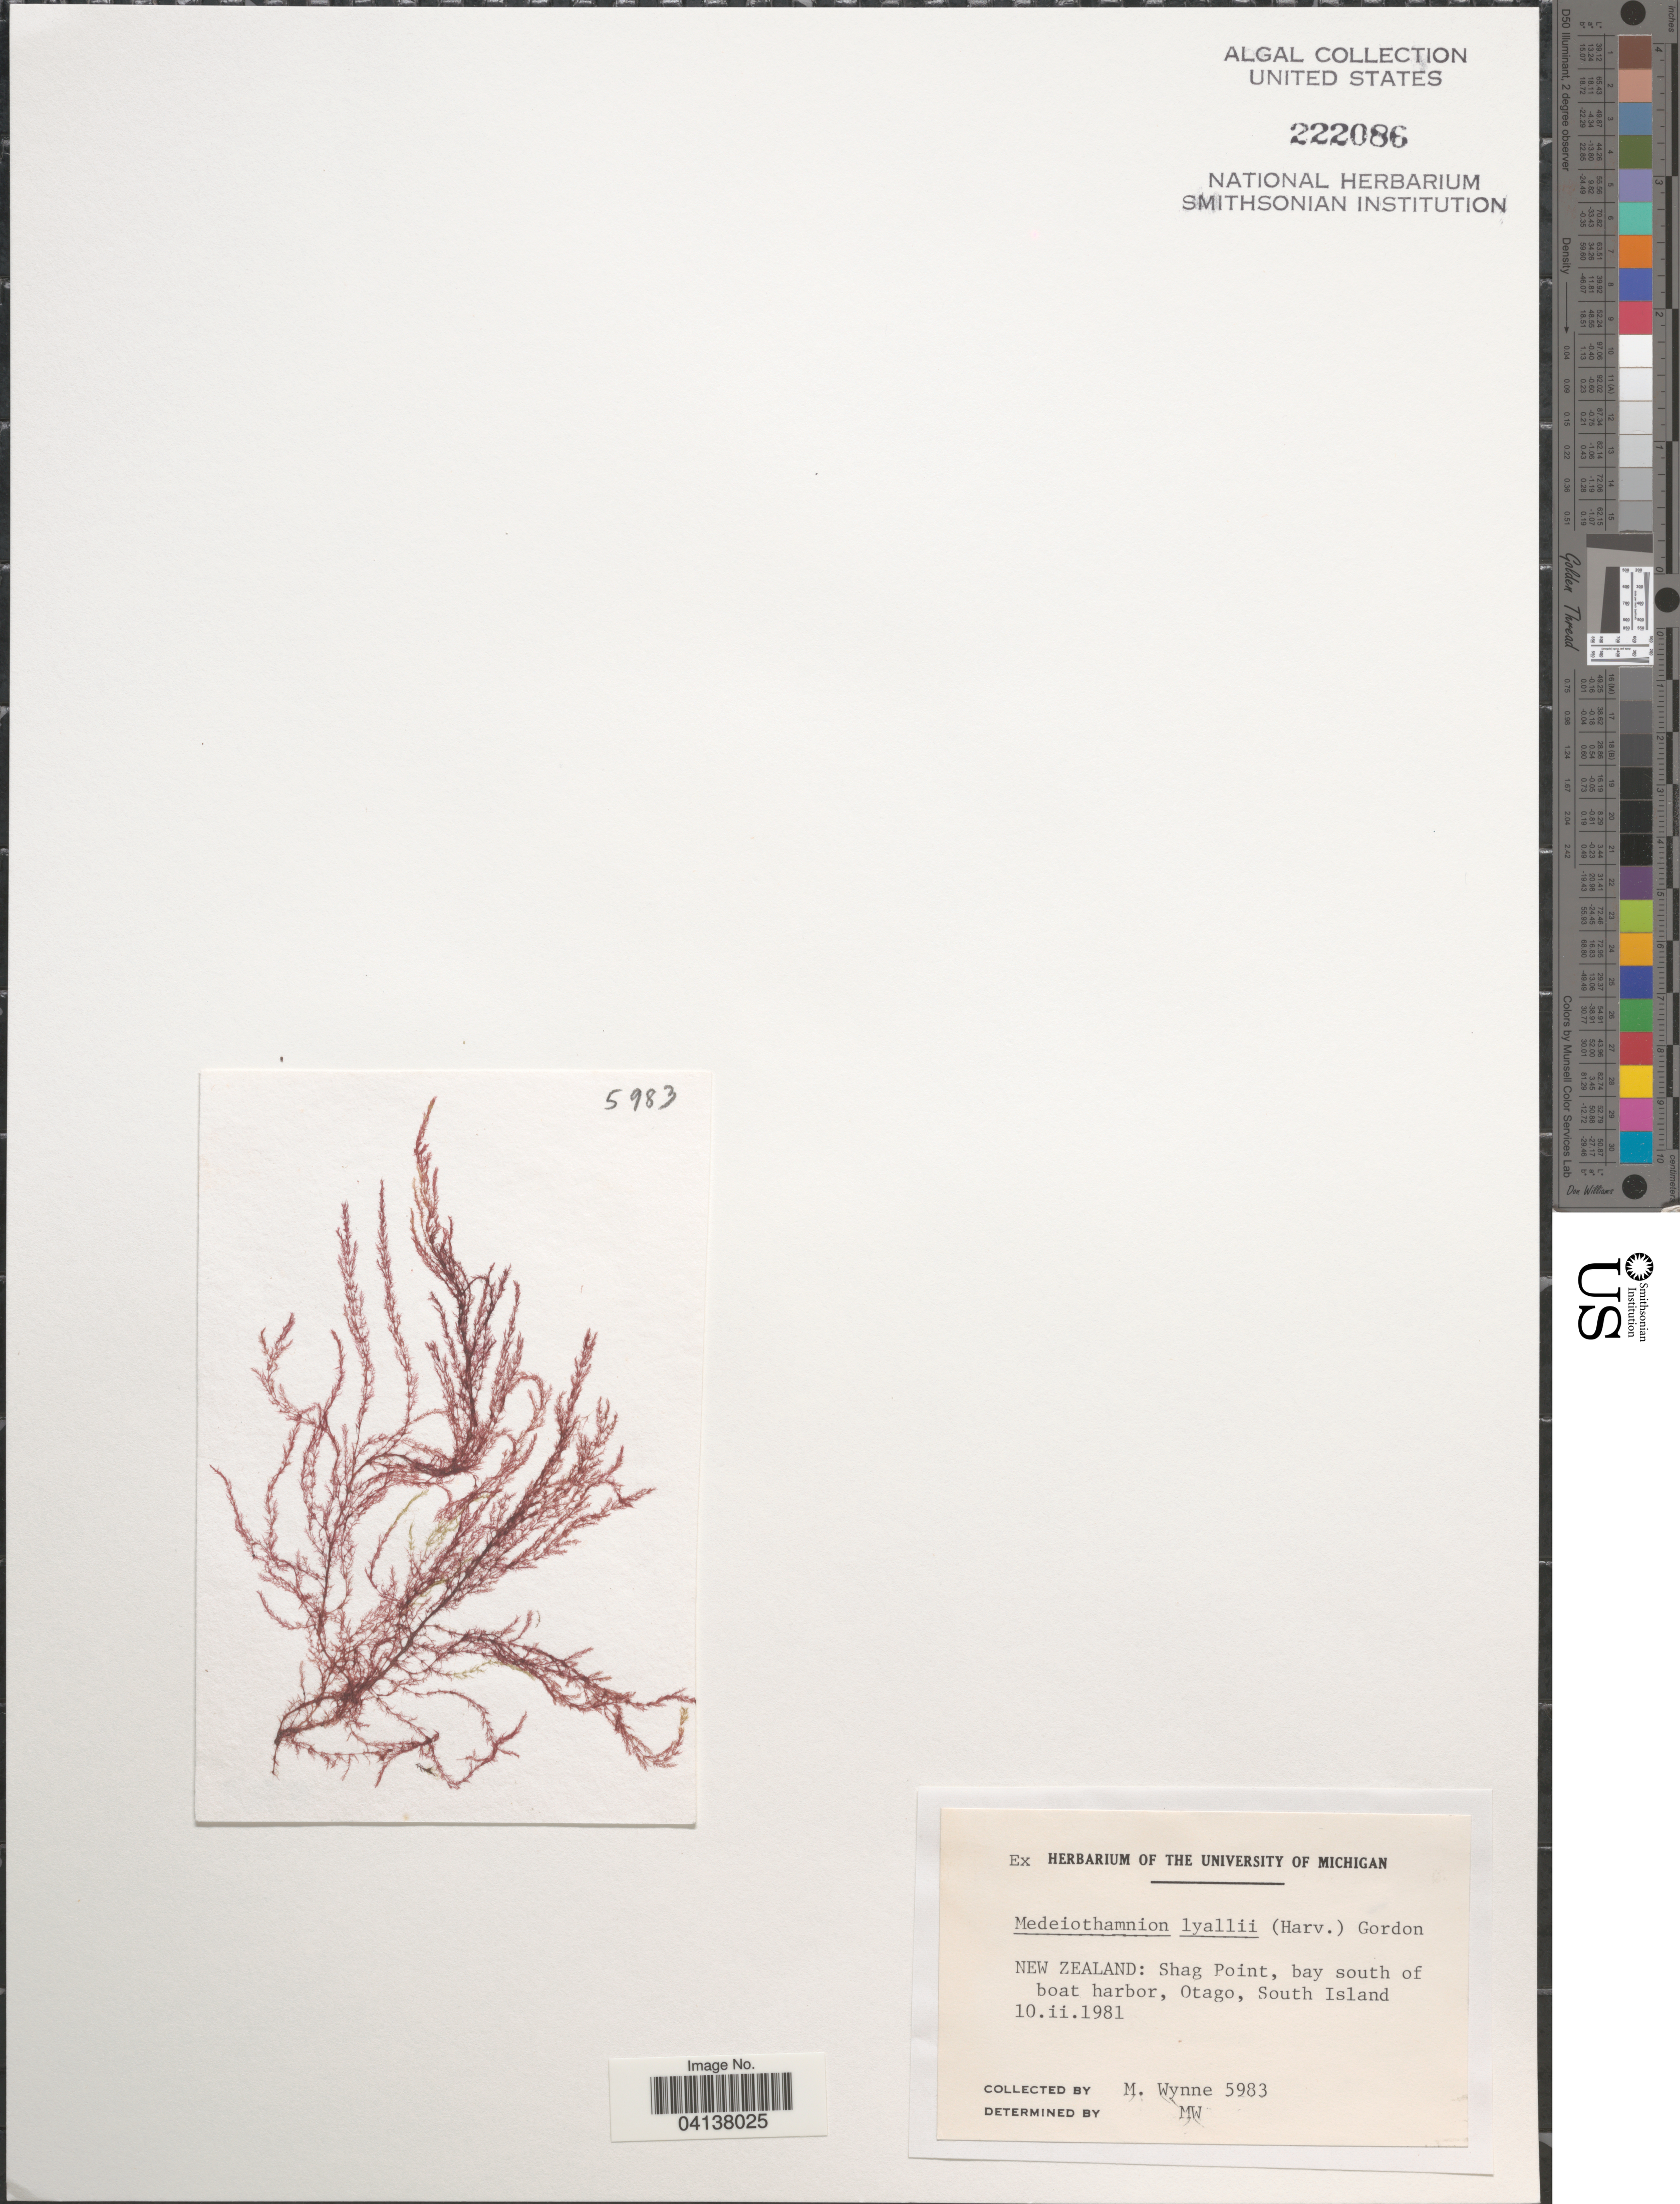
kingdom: Plantae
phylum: Rhodophyta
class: Florideophyceae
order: Ceramiales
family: Wrangeliaceae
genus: Medeiothamnion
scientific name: Medeiothamnion repens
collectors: M.J. Wynne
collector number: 5983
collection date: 1981-02-10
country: New Zealand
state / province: Otago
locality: Shag Point, bay south of boat harbor, South Island.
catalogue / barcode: US 222086